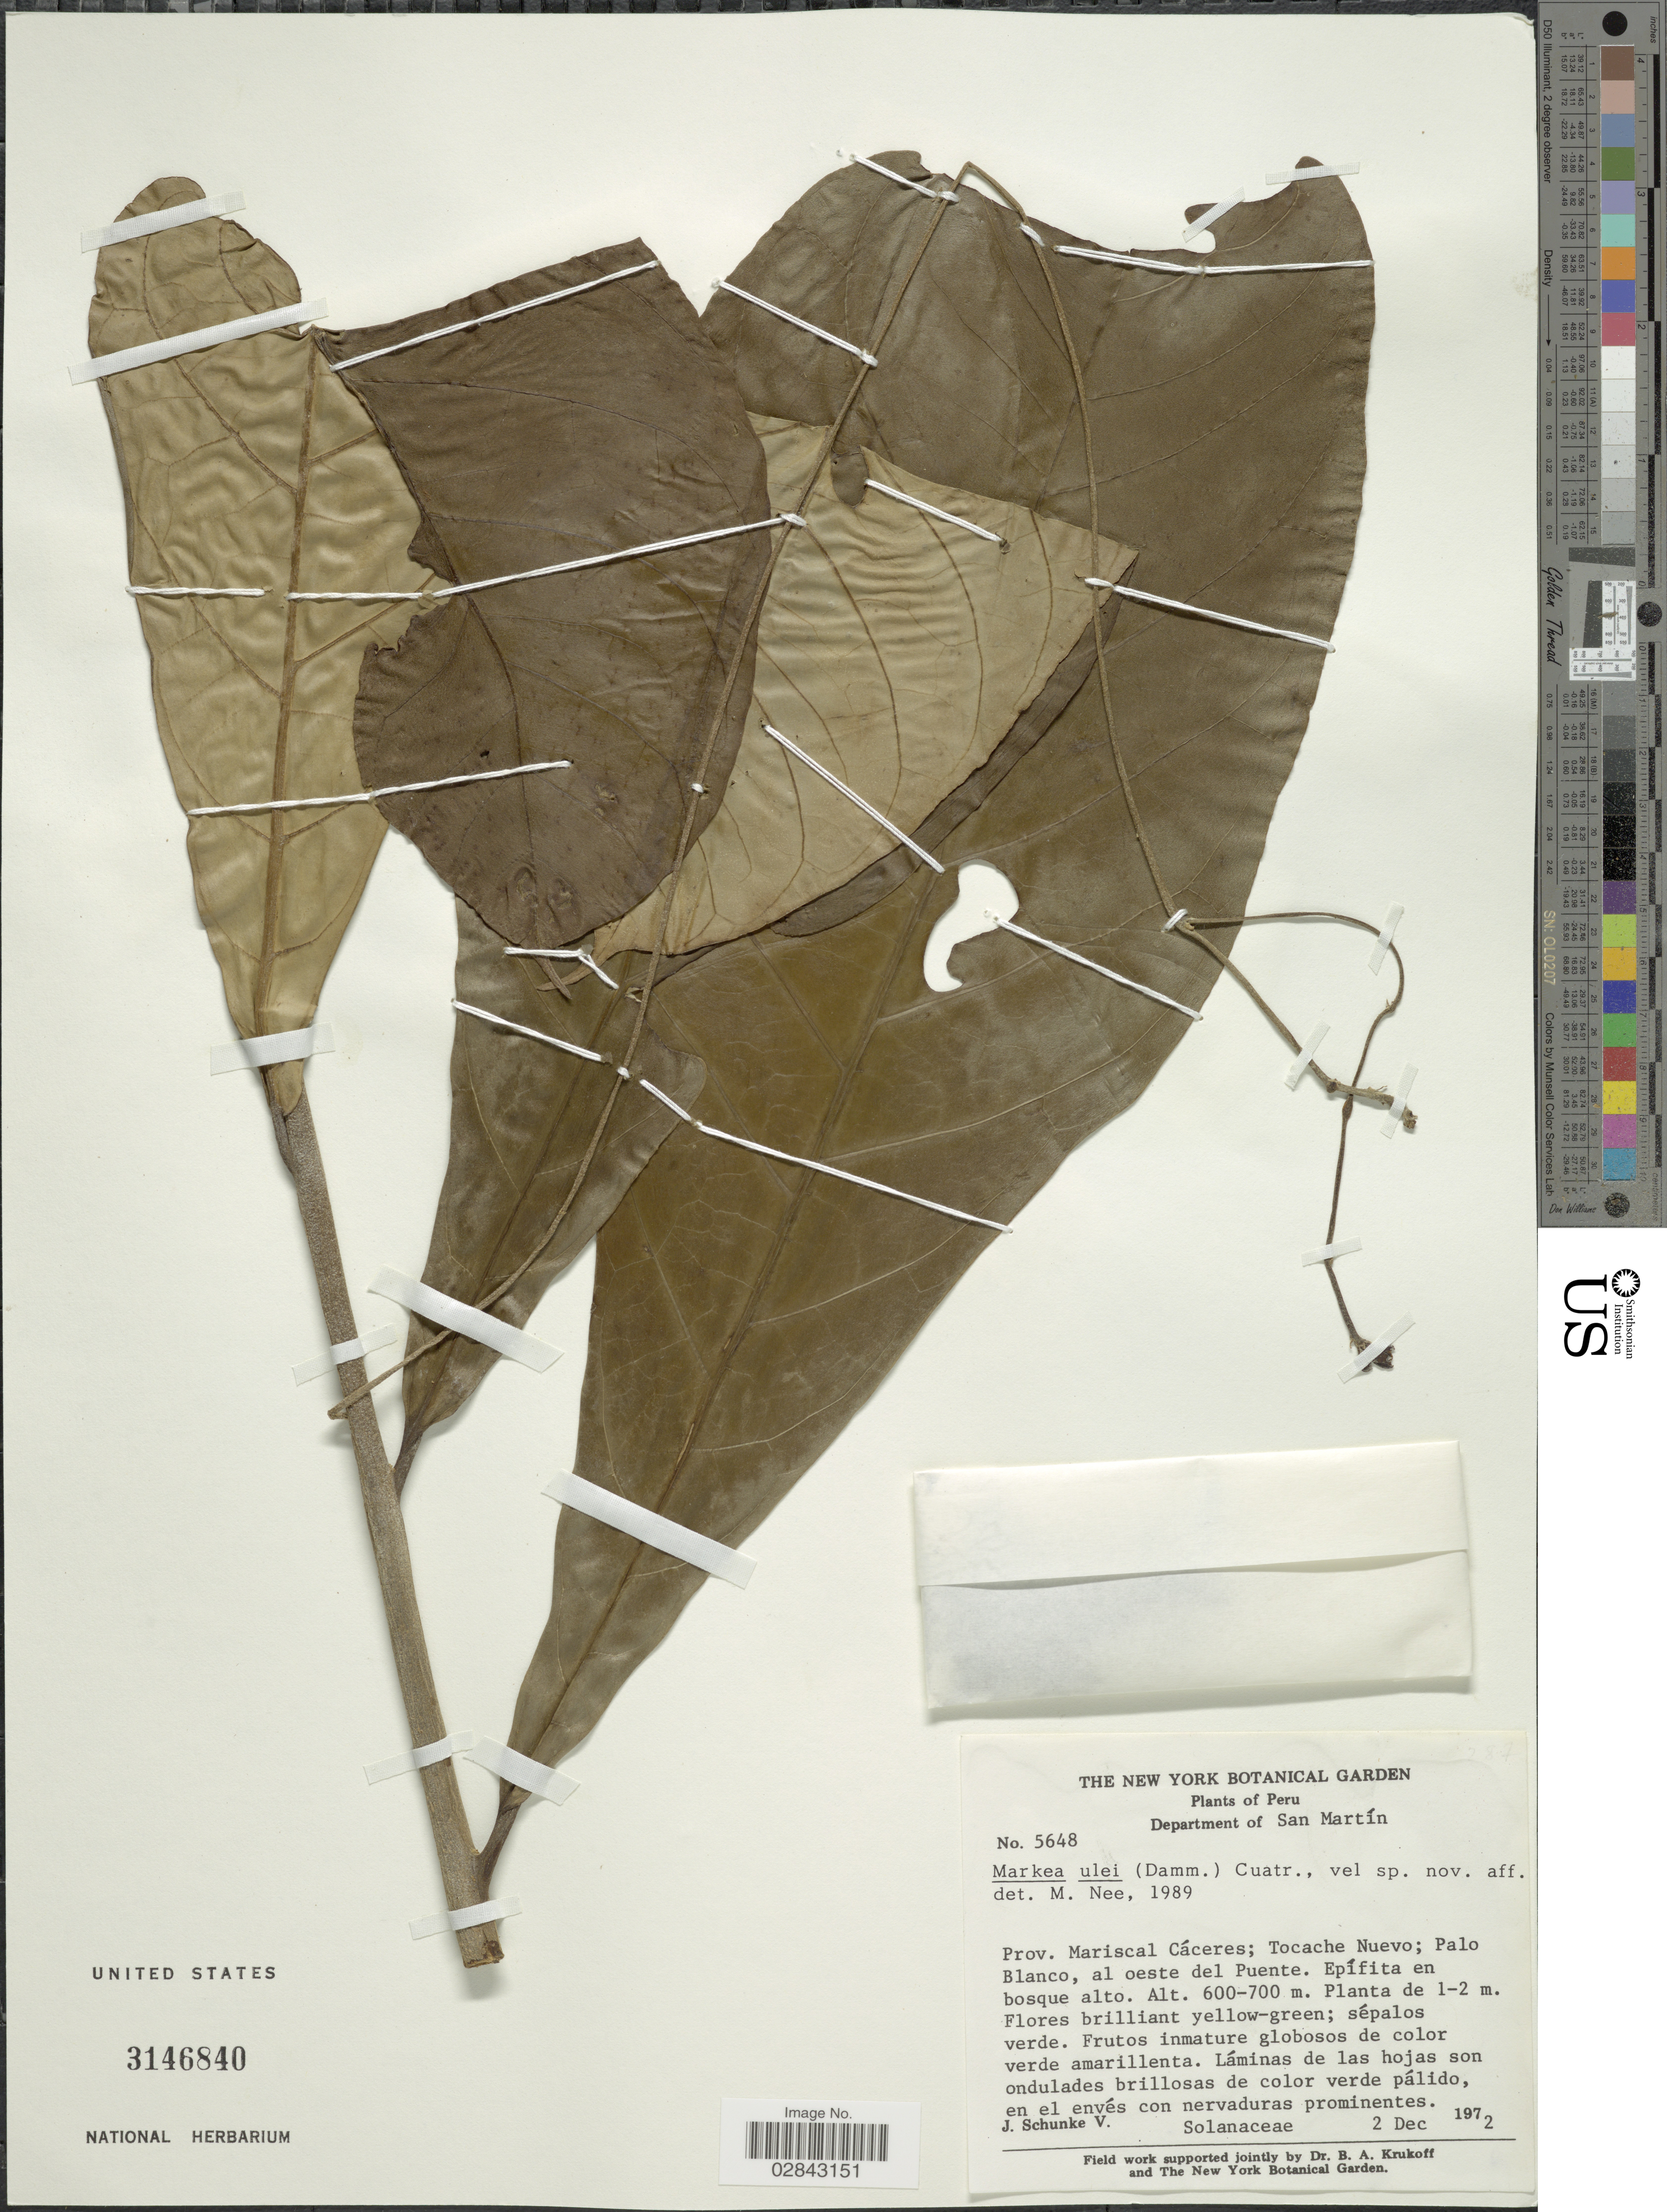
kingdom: Plantae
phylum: Tracheophyta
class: Magnoliopsida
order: Solanales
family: Solanaceae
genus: Hawkesiophyton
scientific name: Hawkesiophyton ulei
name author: (Dammer) Hunz.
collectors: J. Schunke Vigo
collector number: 5648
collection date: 1972-12-02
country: Peru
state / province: San Martín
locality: Department of San Martín. Prov. Mariscal Cáceres; Tocache Nuevo; Palo Blanco, al oeste del Puente.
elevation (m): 600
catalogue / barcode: US 3146840